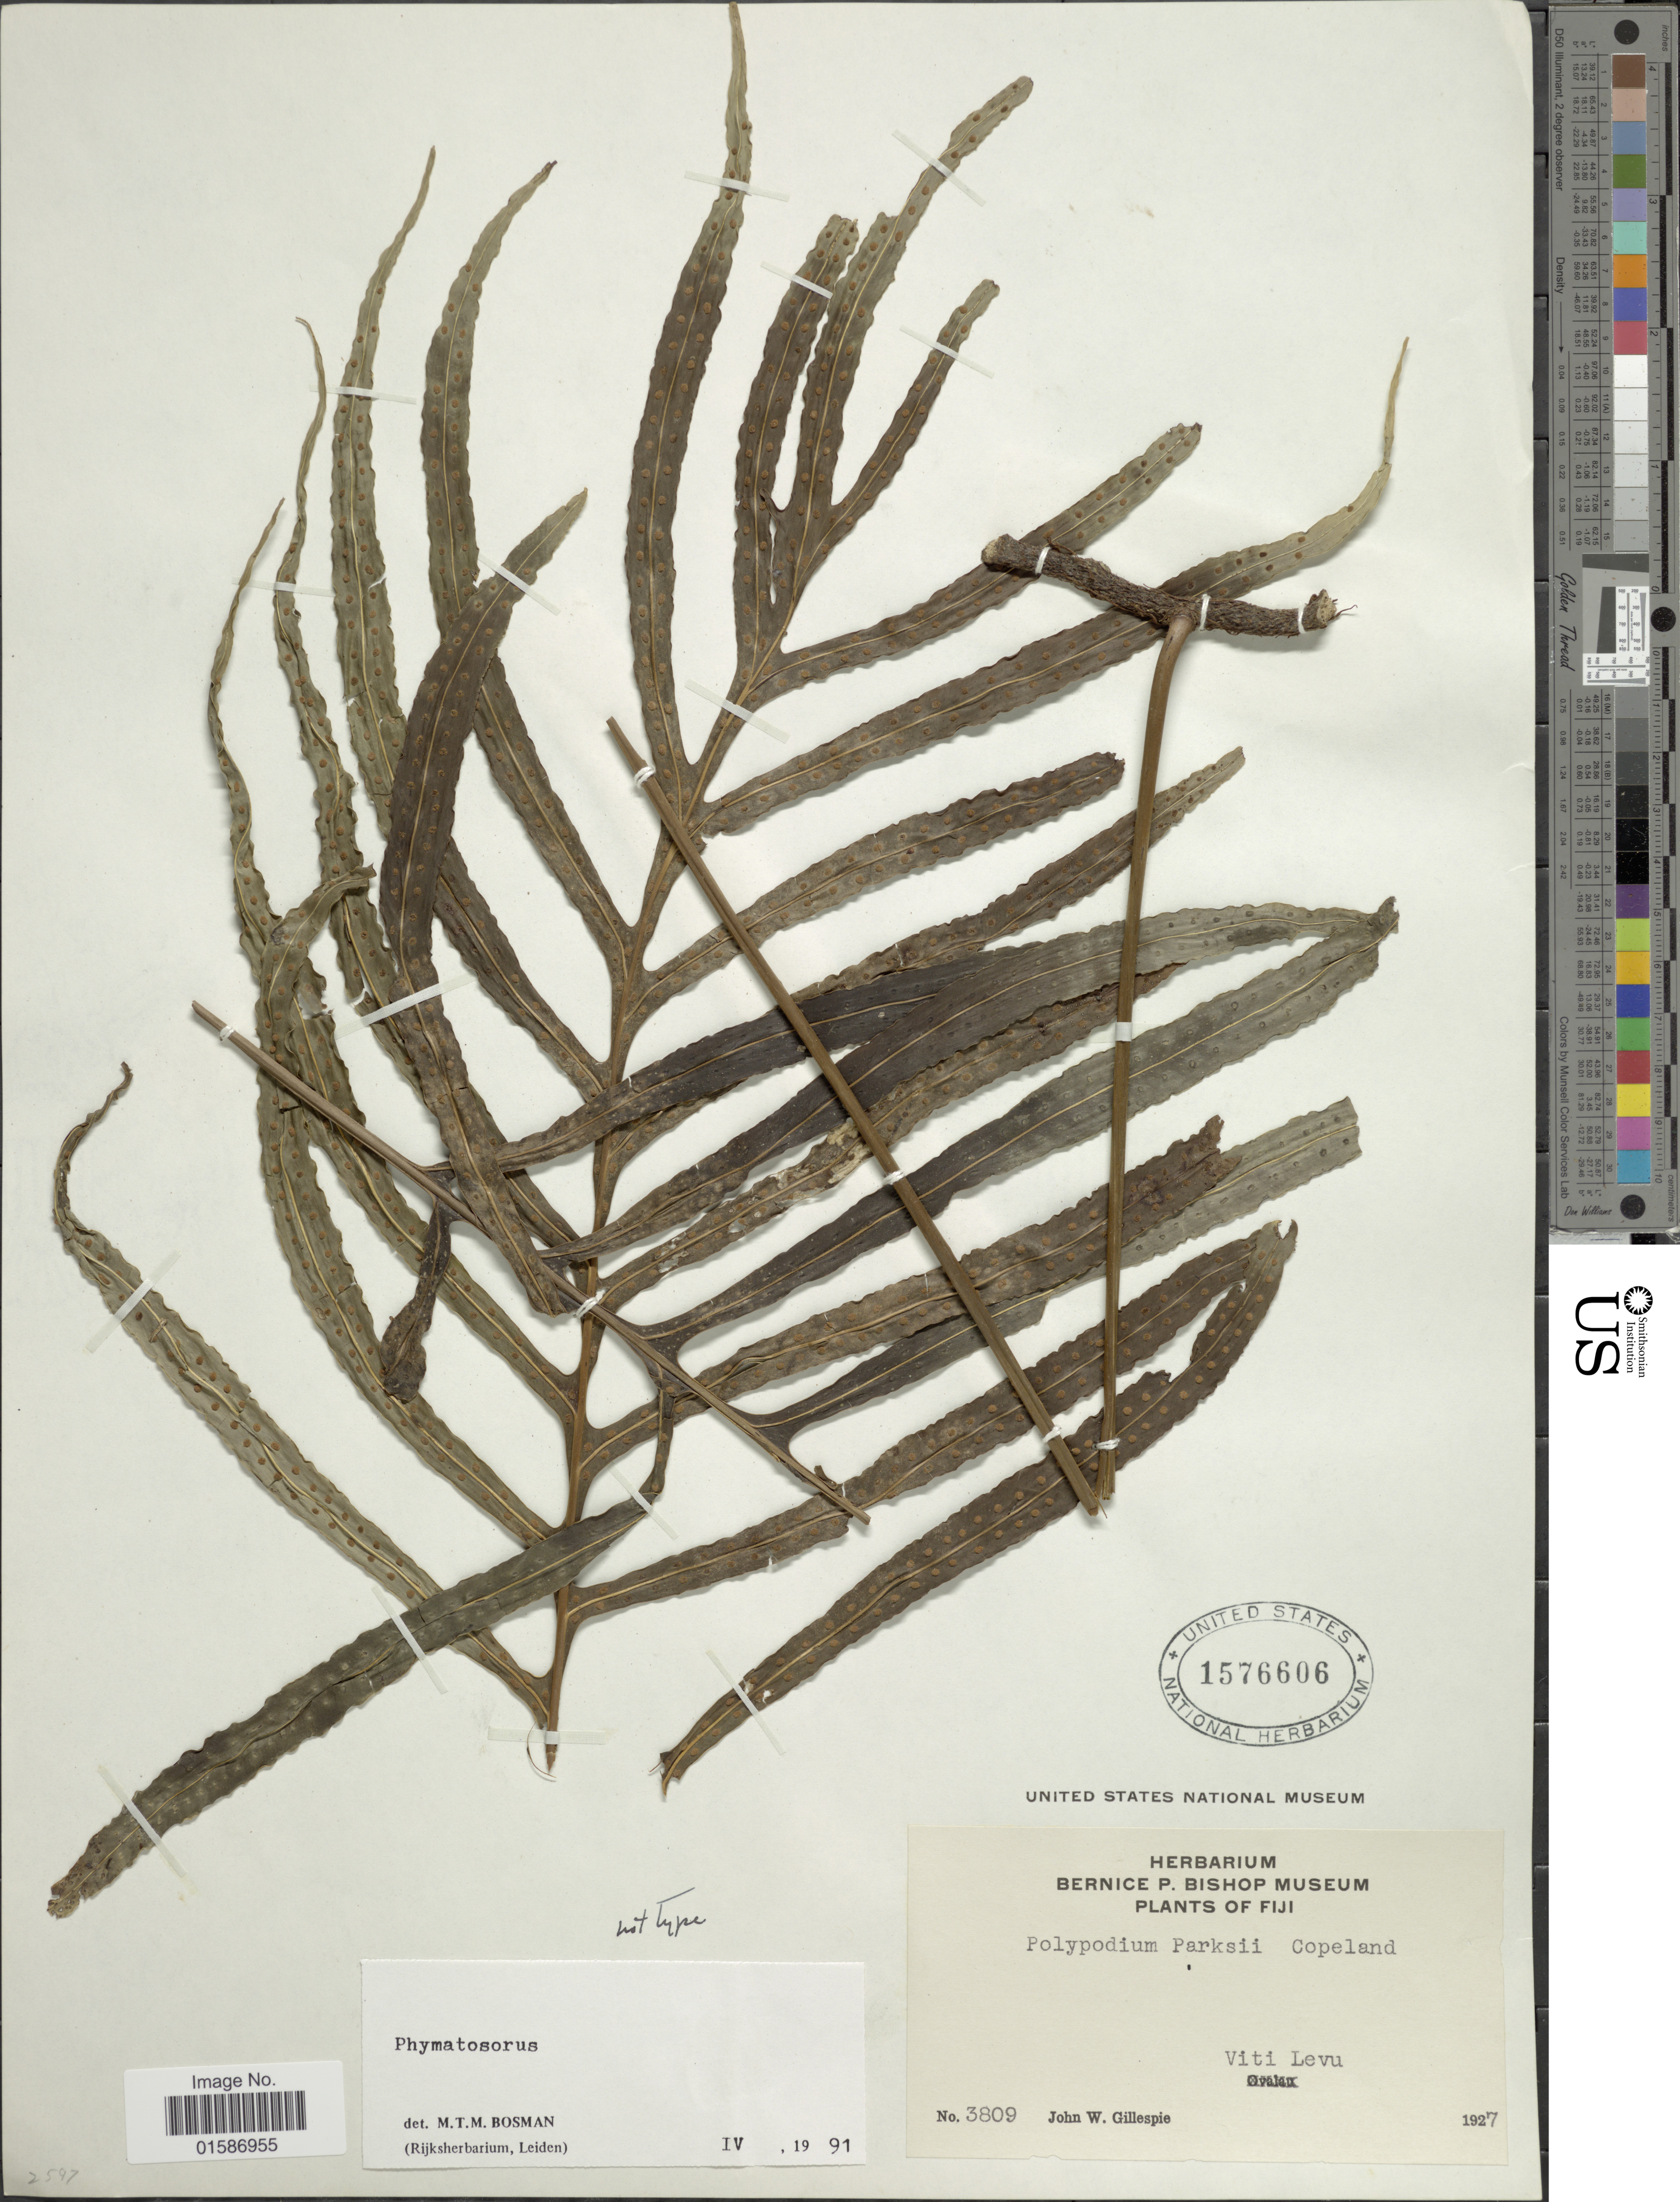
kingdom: Plantae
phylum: Tracheophyta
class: Polypodiopsida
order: Polypodiales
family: Polypodiaceae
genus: Microsorum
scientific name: Microsorum parksii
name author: (Copel.) Copel.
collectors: J. W. Gillespie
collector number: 3809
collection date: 1927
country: Fiji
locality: Viti Levu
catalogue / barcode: US 1576606